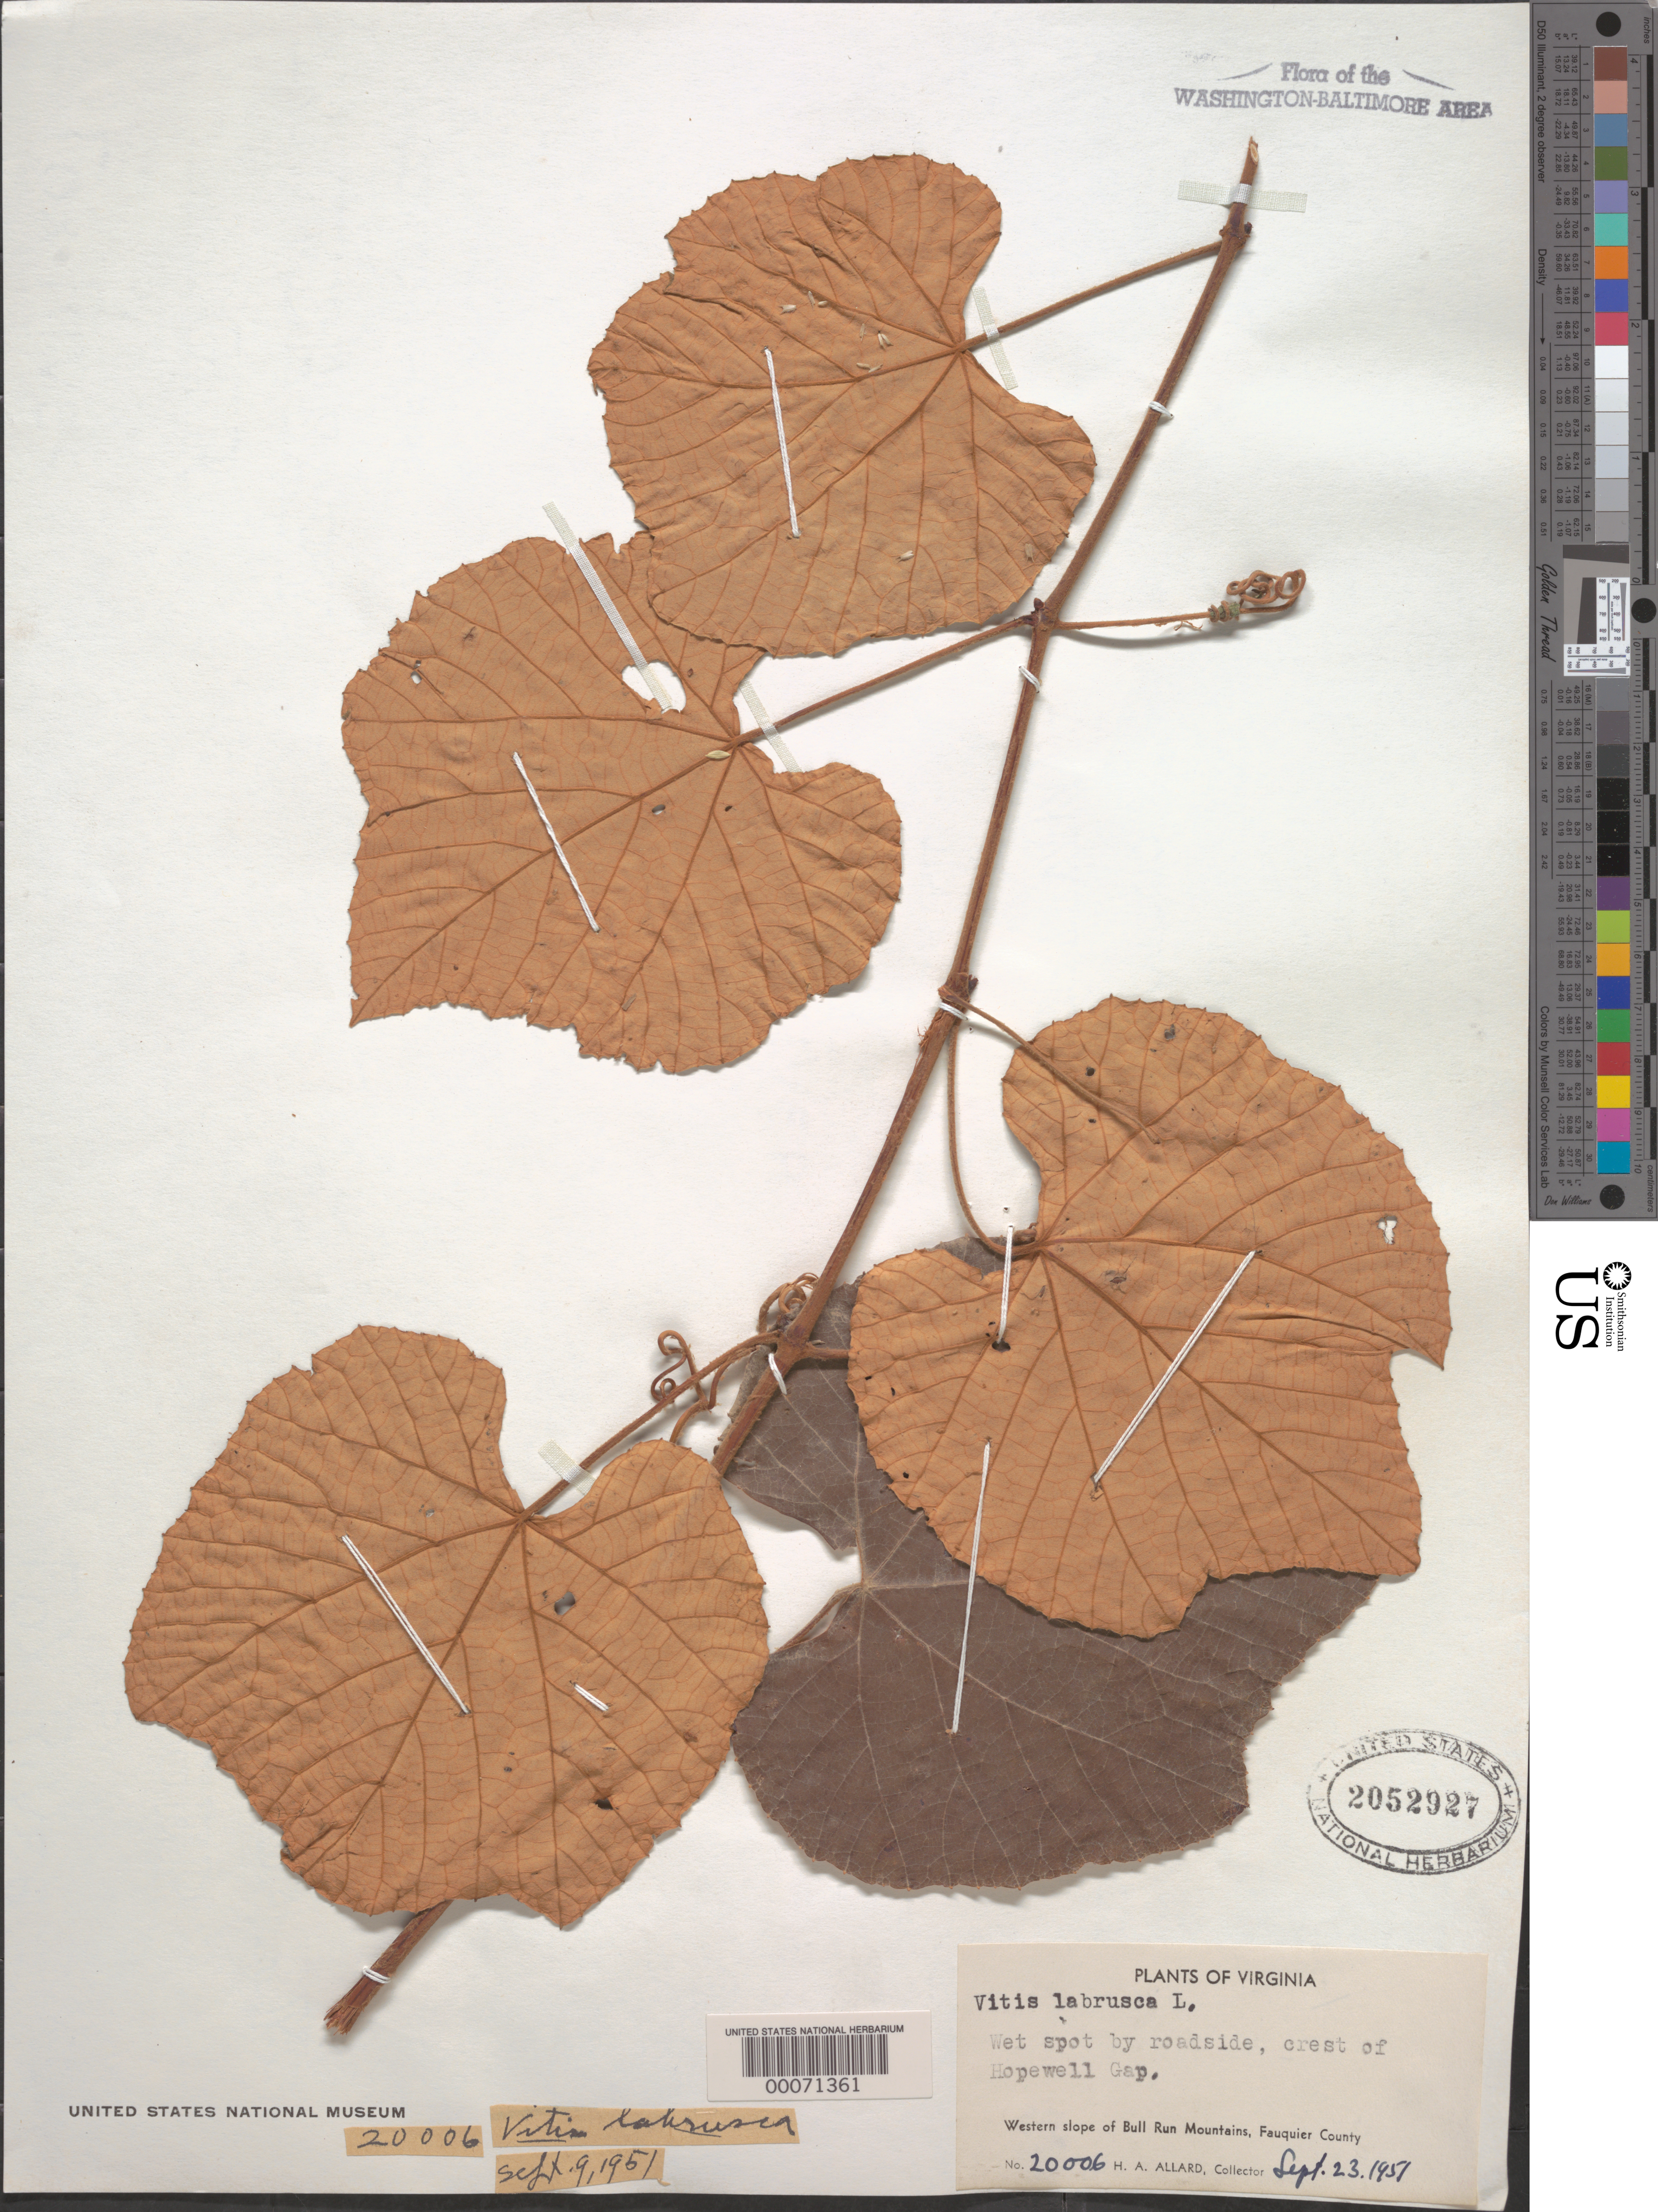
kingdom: Plantae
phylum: Tracheophyta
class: Magnoliopsida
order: Vitales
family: Vitaceae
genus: Vitis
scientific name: Vitis labrusca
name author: L.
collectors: H. A. Allard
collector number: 20006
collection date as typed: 23 Sep 1951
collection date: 1951-09-23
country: United States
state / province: Virginia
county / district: Fauquier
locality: Hopewell Gap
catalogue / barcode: US 2052927